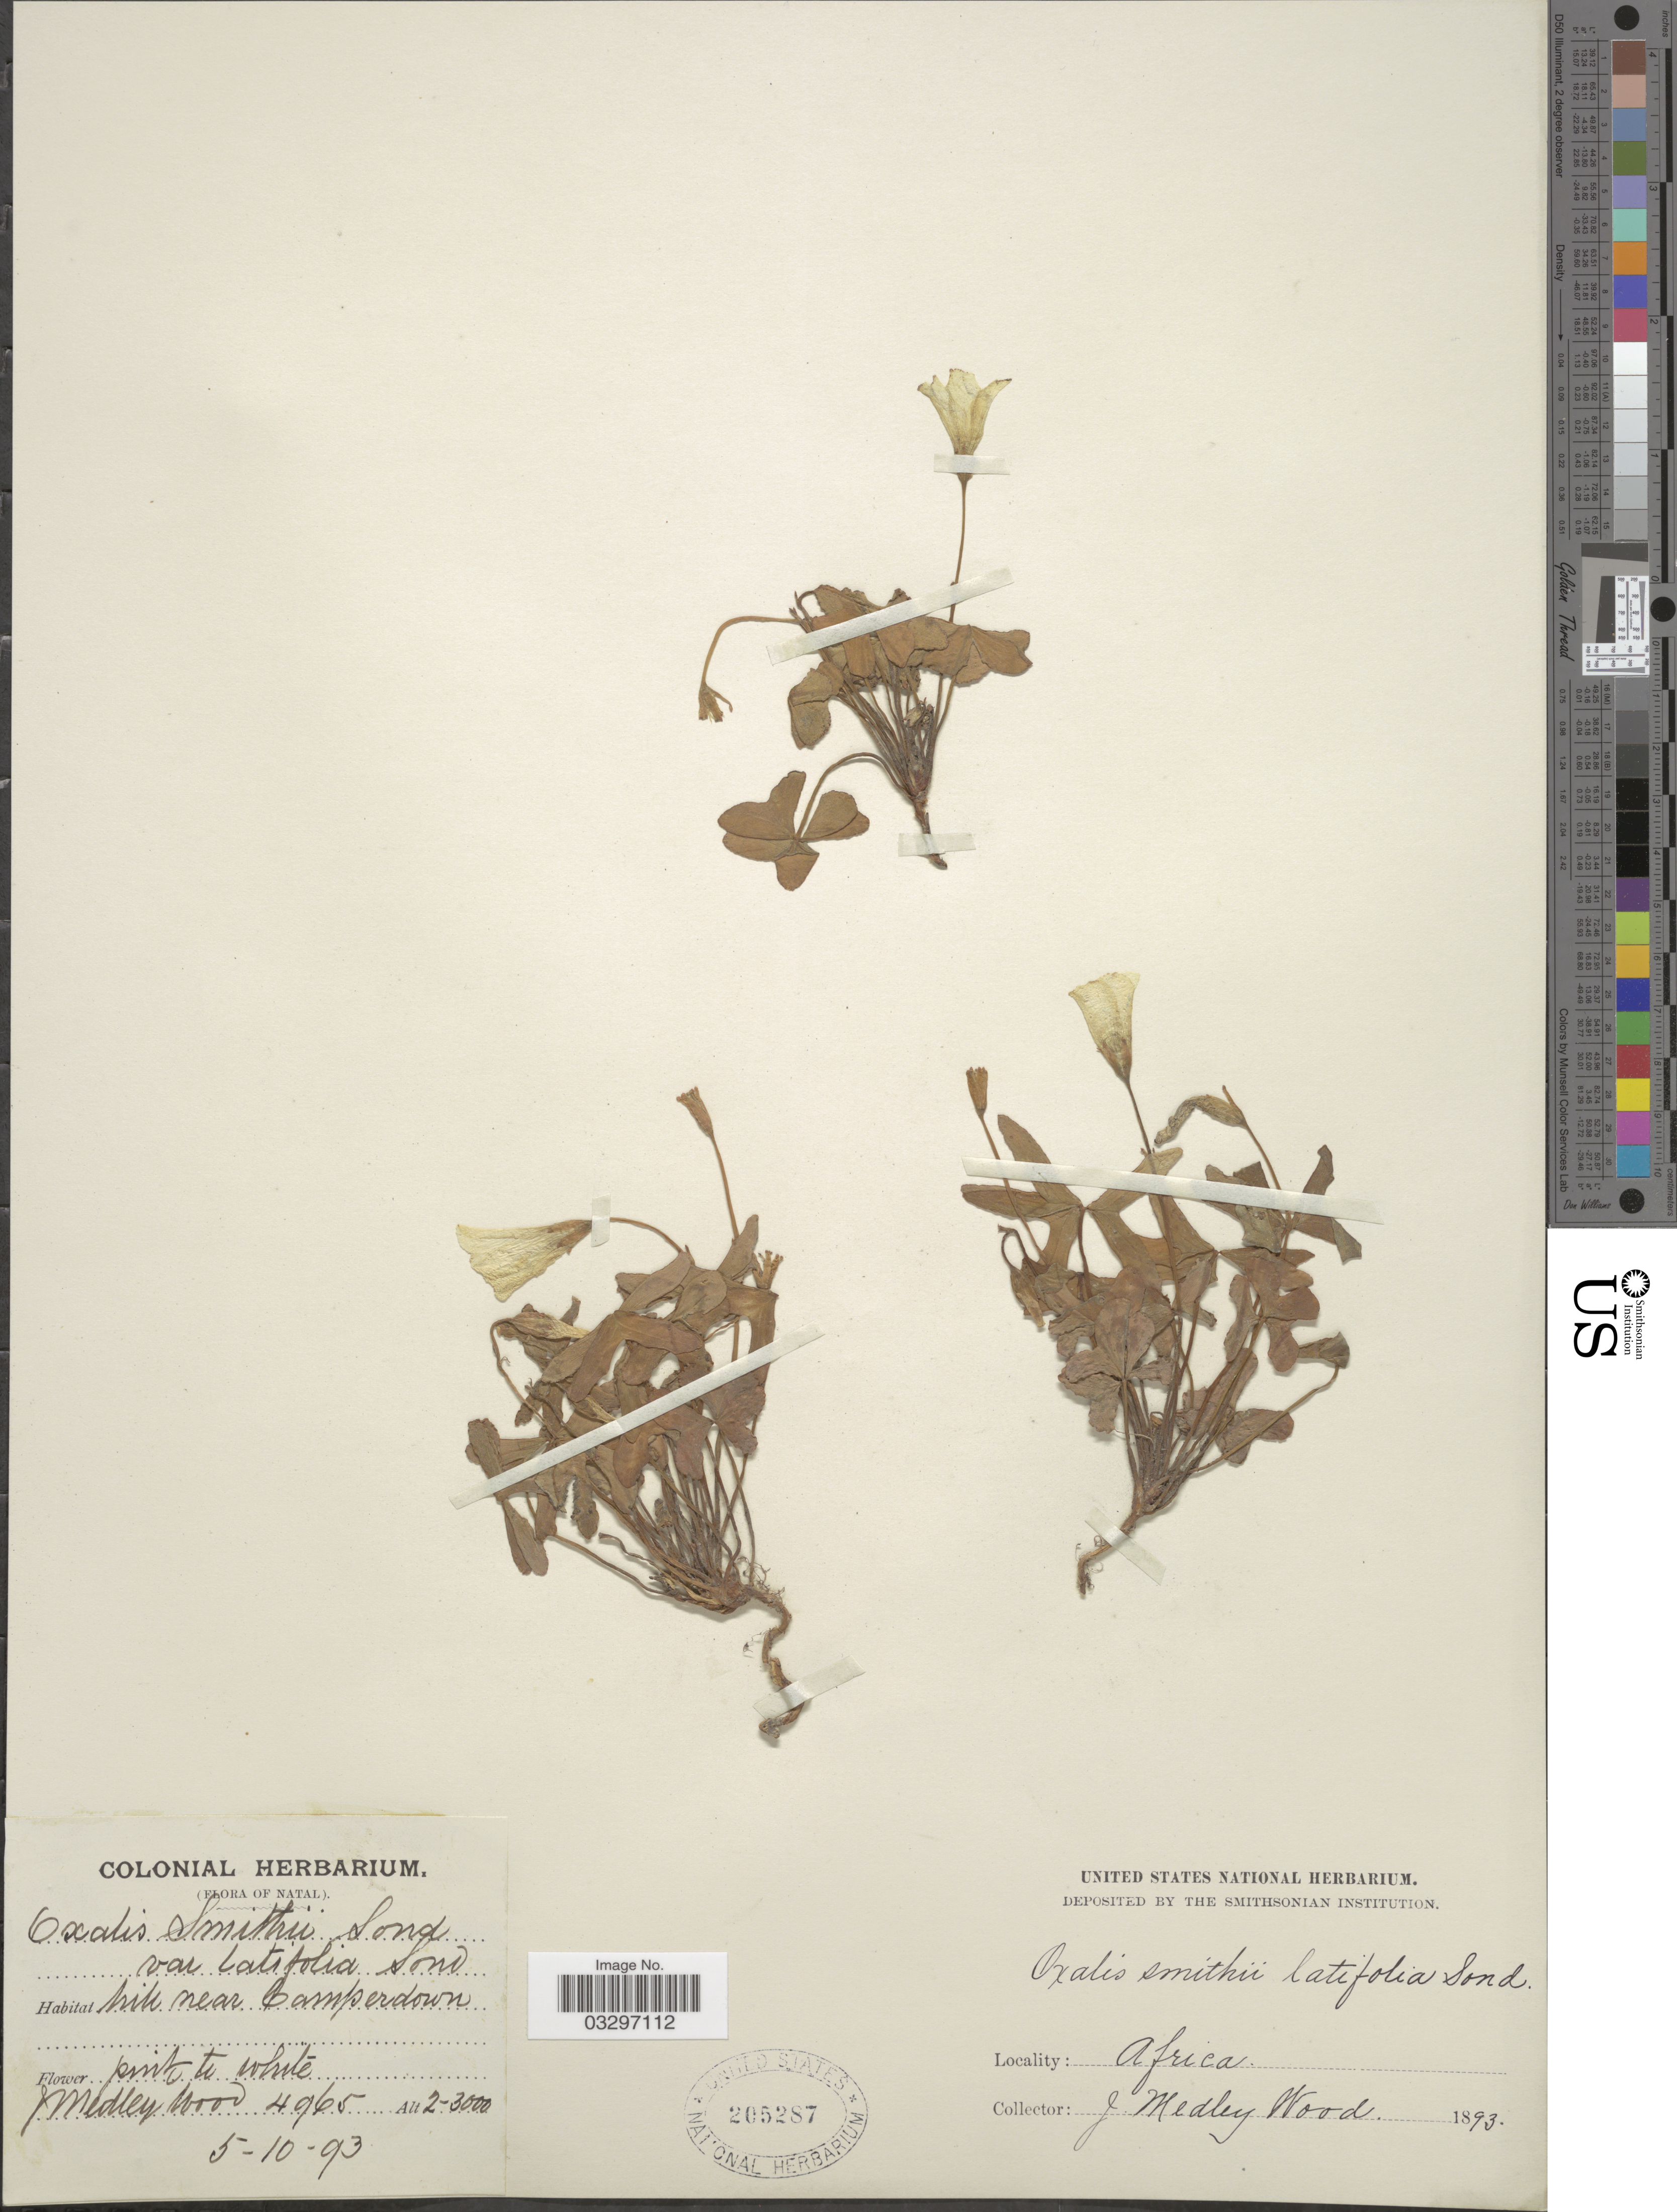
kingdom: Plantae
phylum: Tracheophyta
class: Magnoliopsida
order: Oxalidales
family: Oxalidaceae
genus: Oxalis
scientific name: Oxalis smithii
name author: Sond.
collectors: J. Medley Wood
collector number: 4965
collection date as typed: Transcribed d/m/y: 5/10/93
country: South Africa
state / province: KwaZulu-Natal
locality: Natal, hill near Camperdown.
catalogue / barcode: US 205287